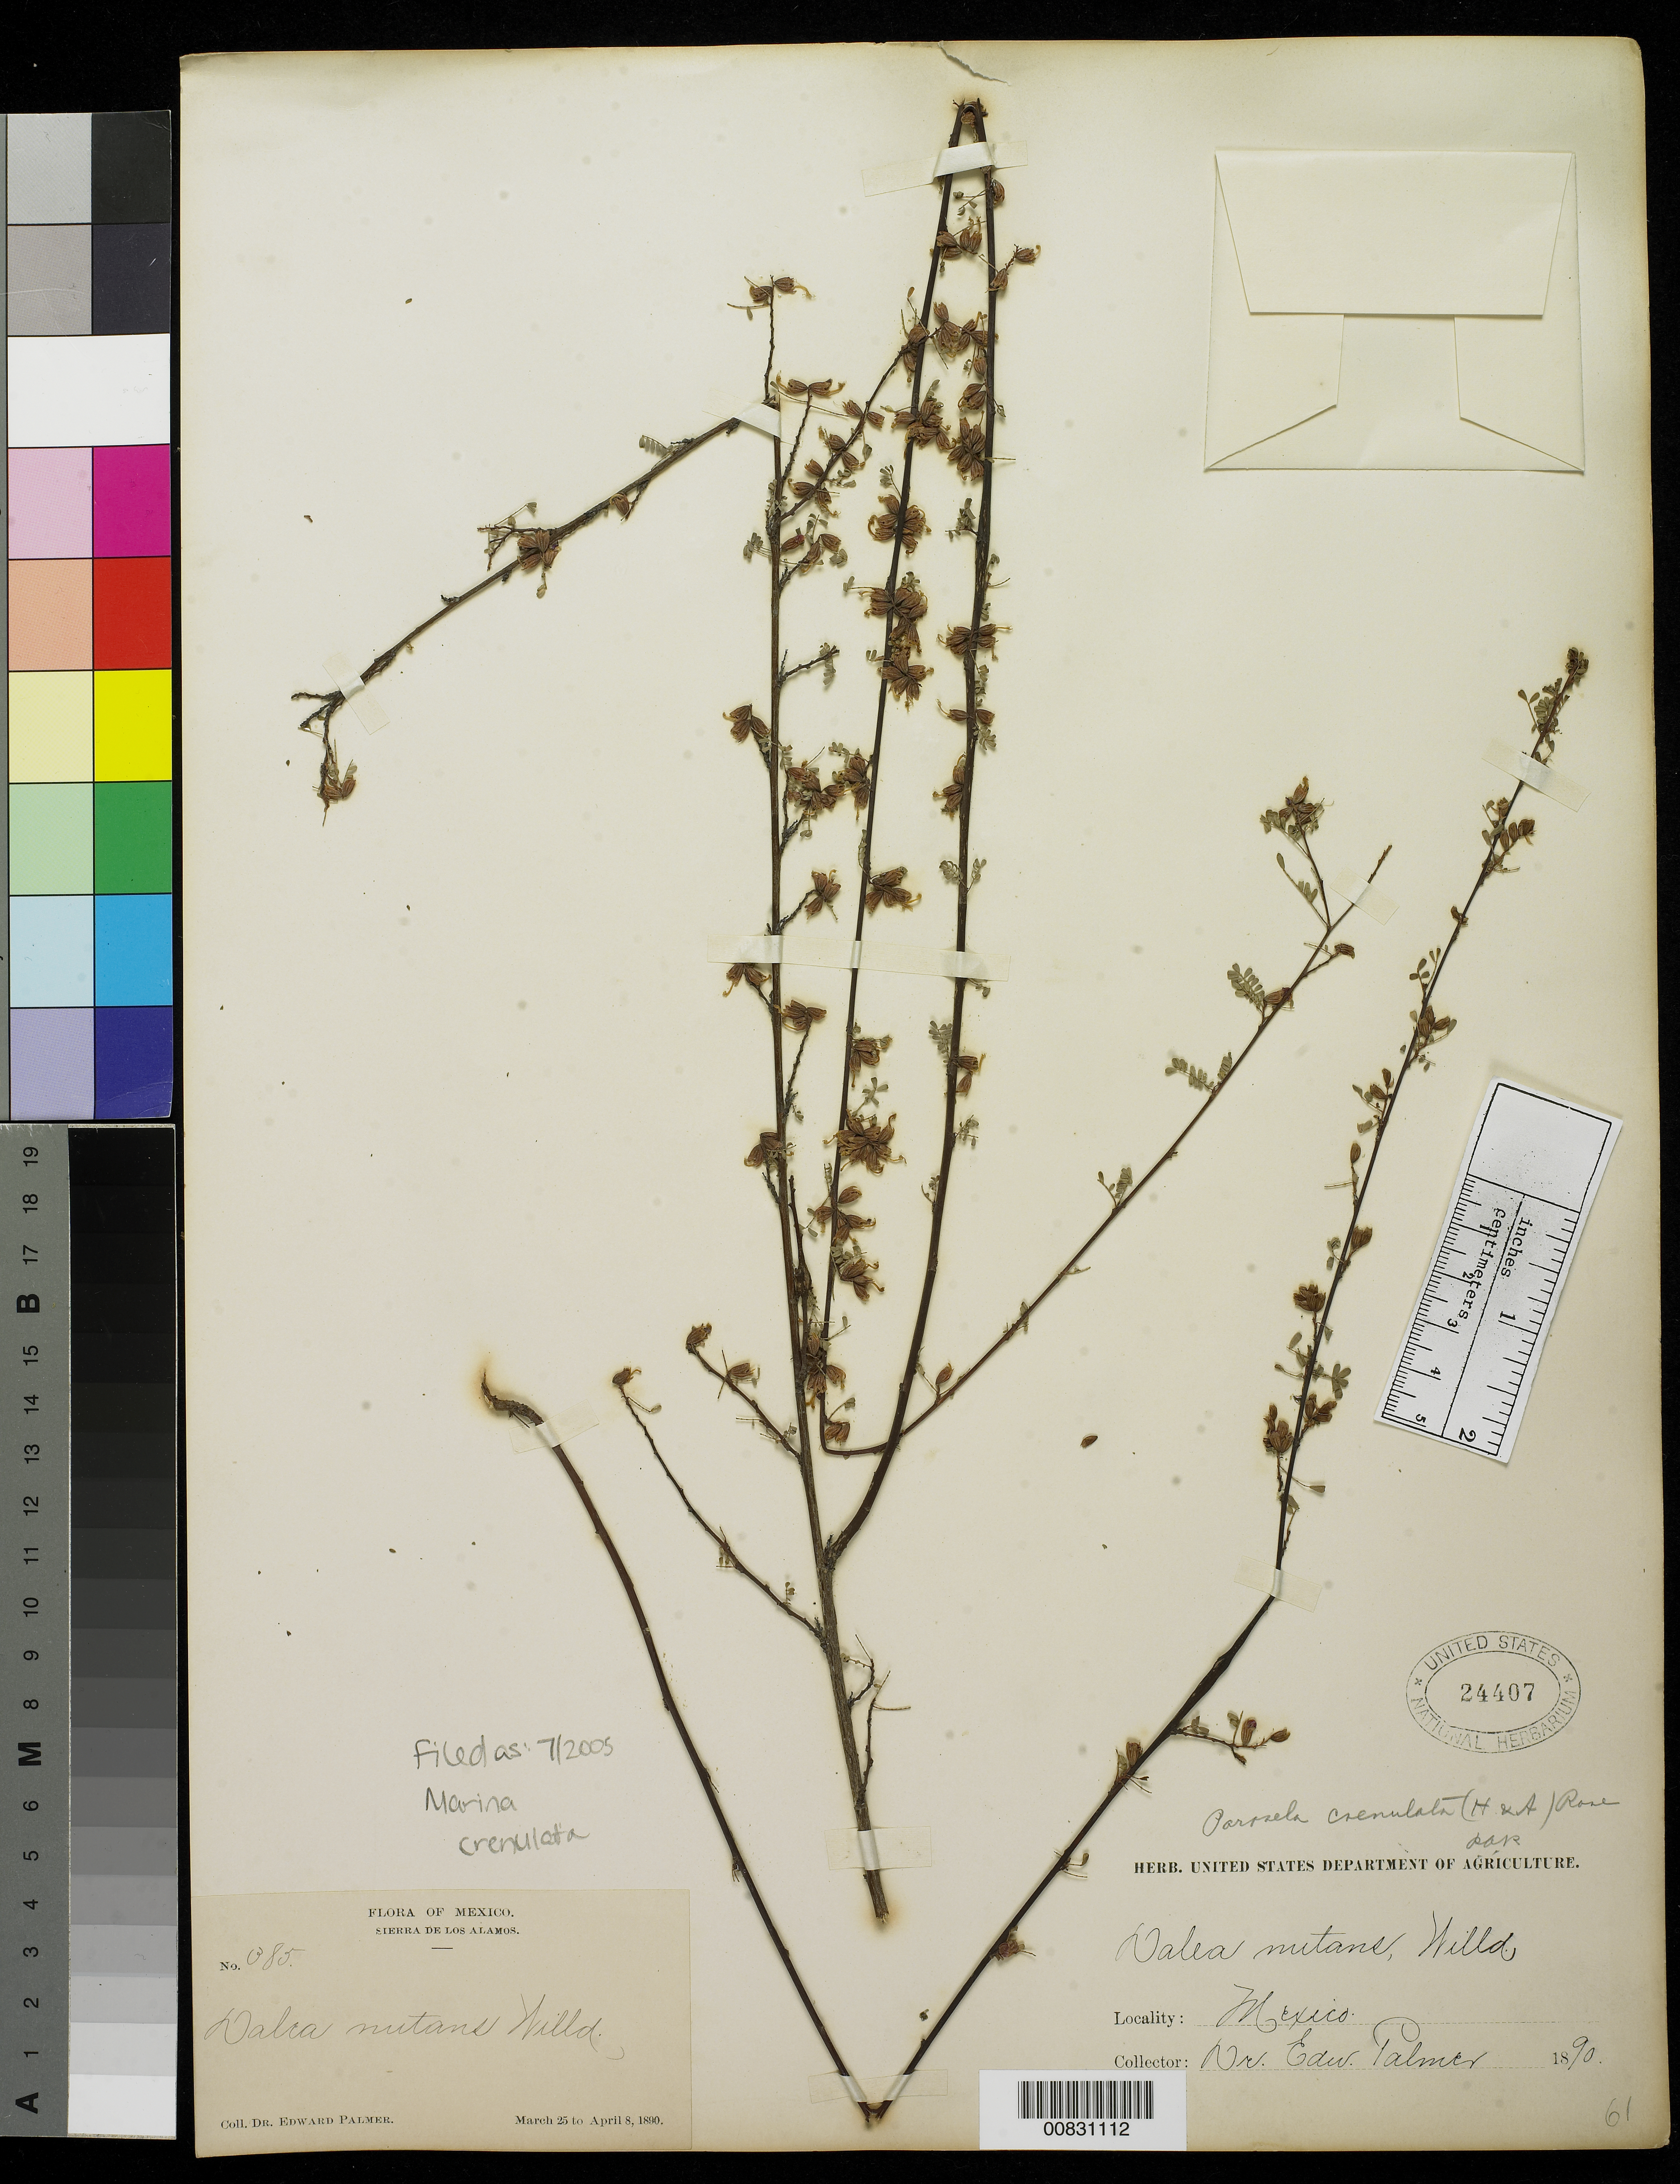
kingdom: Plantae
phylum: Tracheophyta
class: Magnoliopsida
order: Fabales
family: Fabaceae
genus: Marina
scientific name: Marina crenulata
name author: (Hook.) Barneby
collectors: E. Palmer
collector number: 385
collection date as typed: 25 Mar 1890 to 08 Apr 1890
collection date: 1890-03-25/1890-04-08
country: Mexico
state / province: Sonora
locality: Sierra de los Alamos, Sonora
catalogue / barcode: US 24407